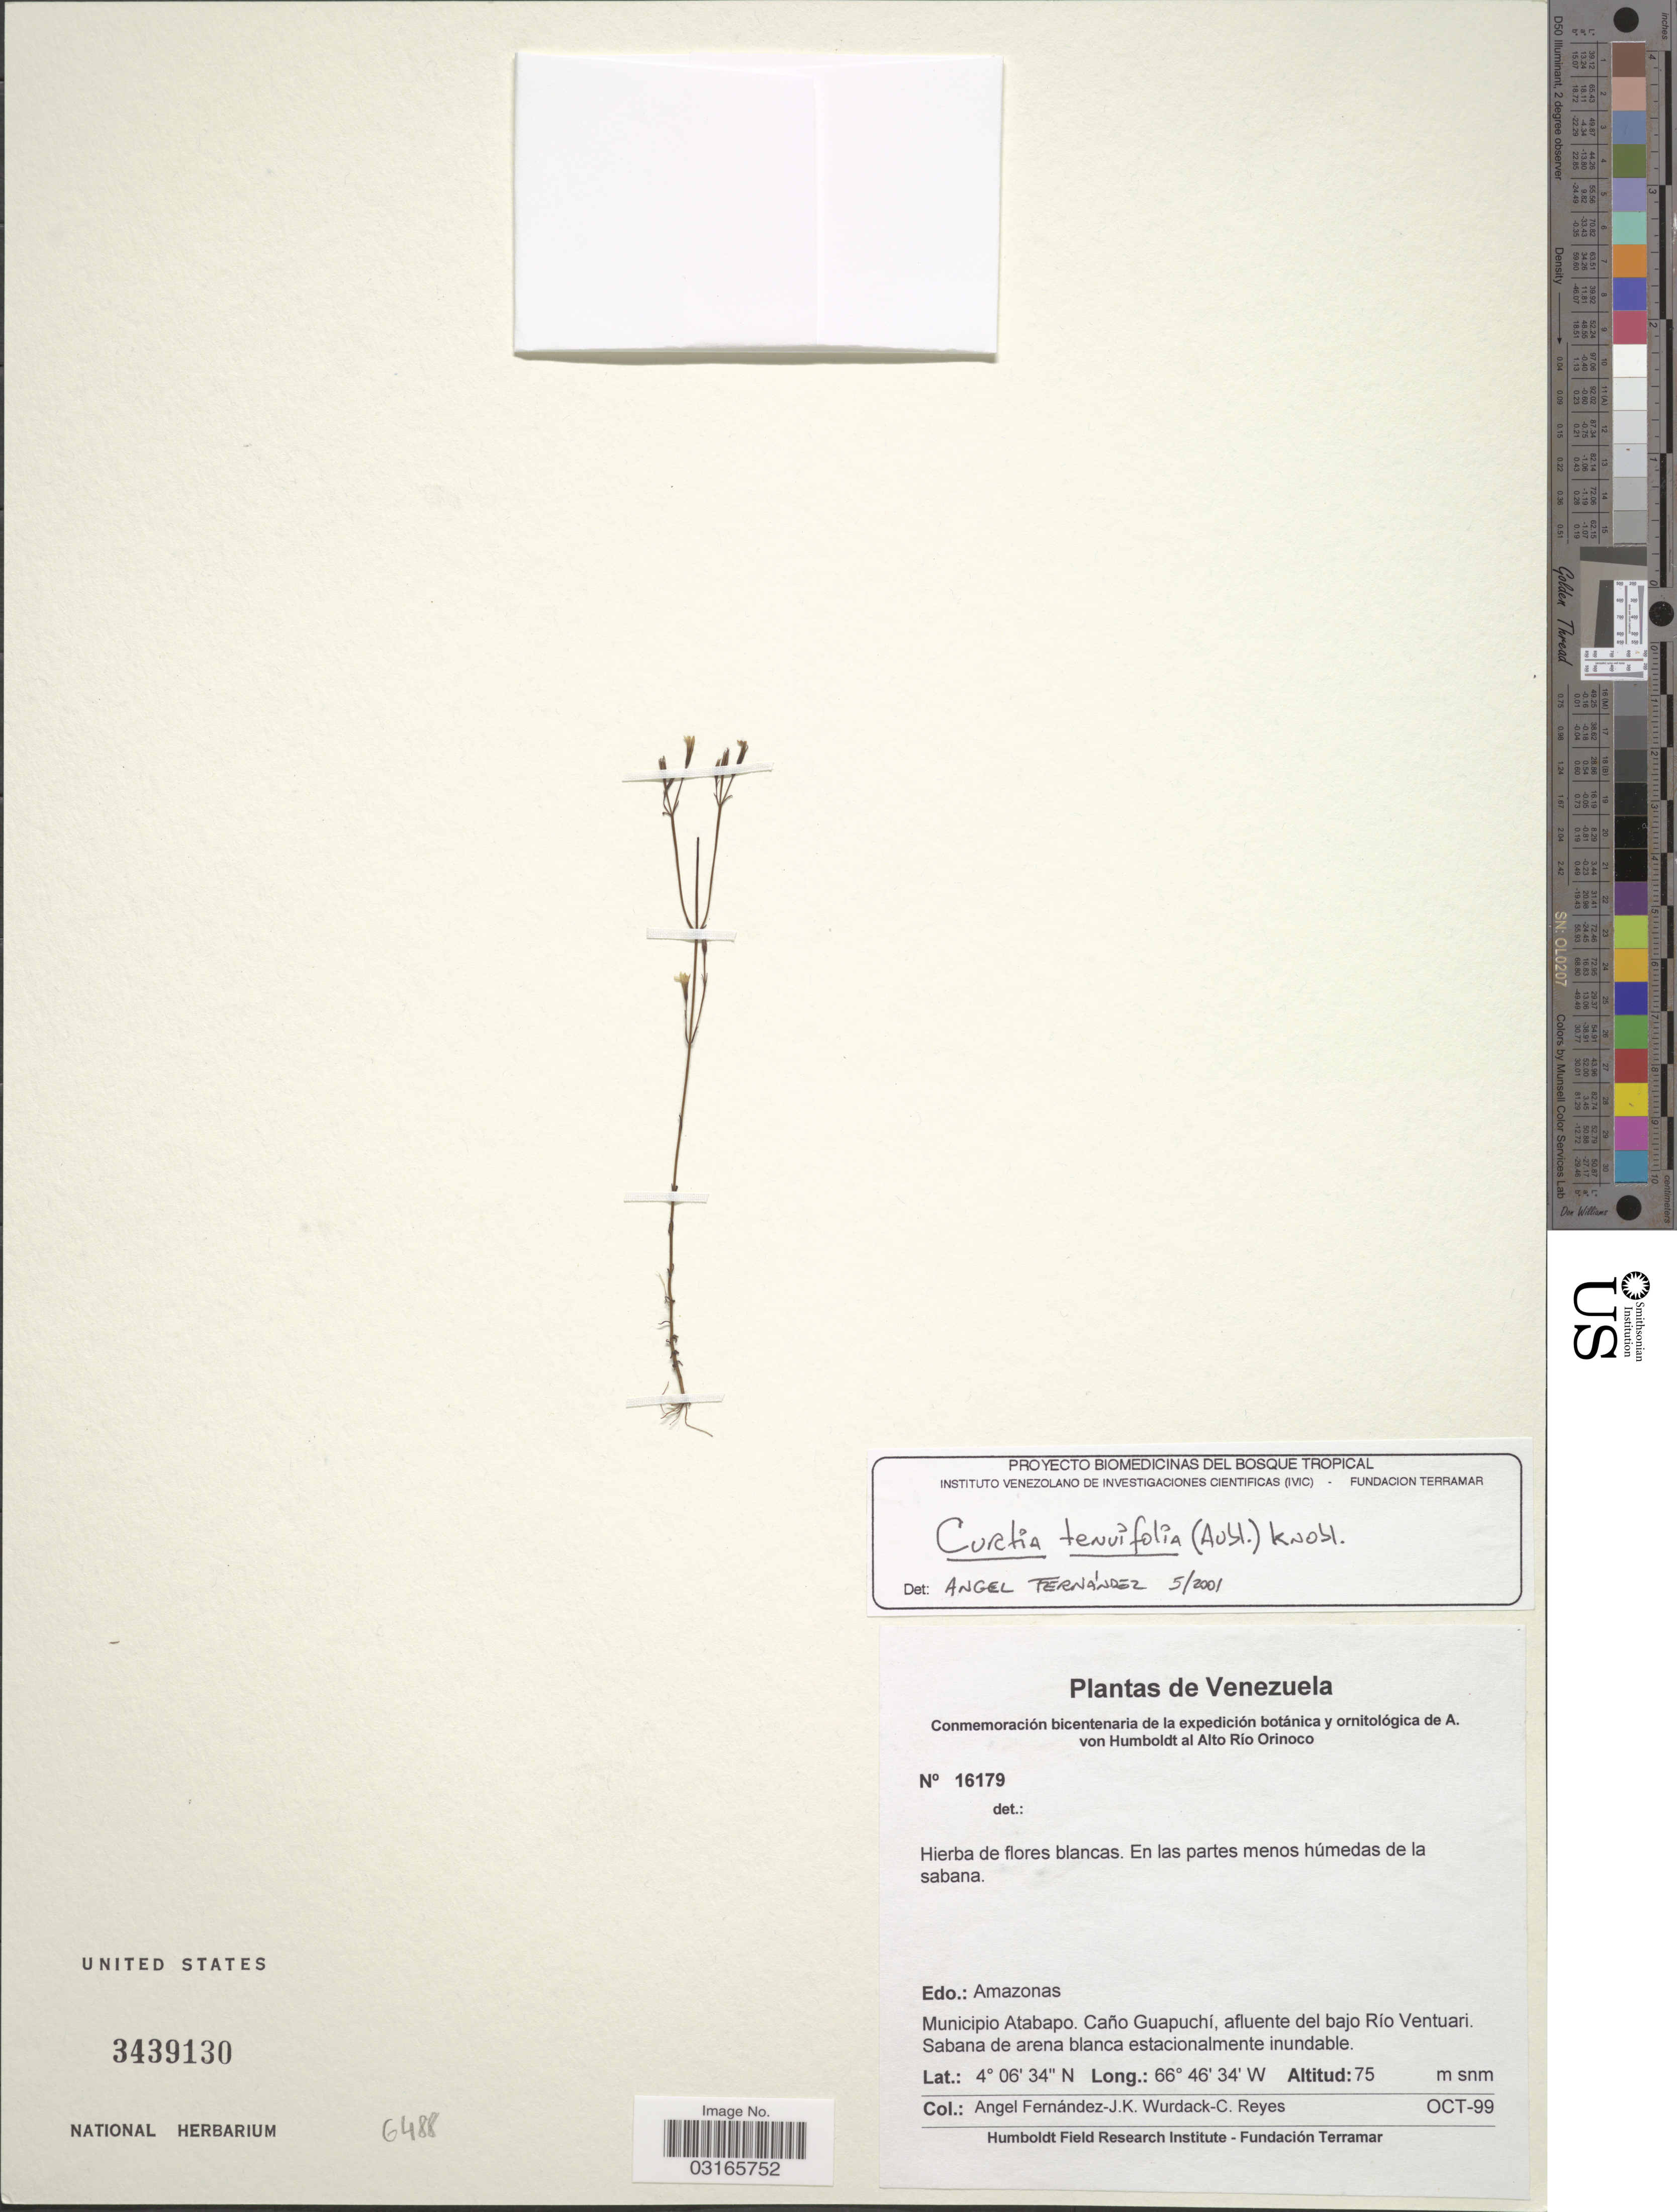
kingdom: Plantae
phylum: Tracheophyta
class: Magnoliopsida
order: Gentianales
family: Gentianaceae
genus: Curtia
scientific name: Curtia tenuifolia subsp. tenella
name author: (Mart.) E.H.M. Grothe & Maas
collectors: Á. Fernández, J. J. Wurdack & C. Reyes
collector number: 16179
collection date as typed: Transcribed d/m/y: /10/99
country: Venezuela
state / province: Amazonas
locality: Municipio Atabapo. Caño Guapuchí, afluente del bajo Río Ventuari.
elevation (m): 75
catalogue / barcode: US 3439130